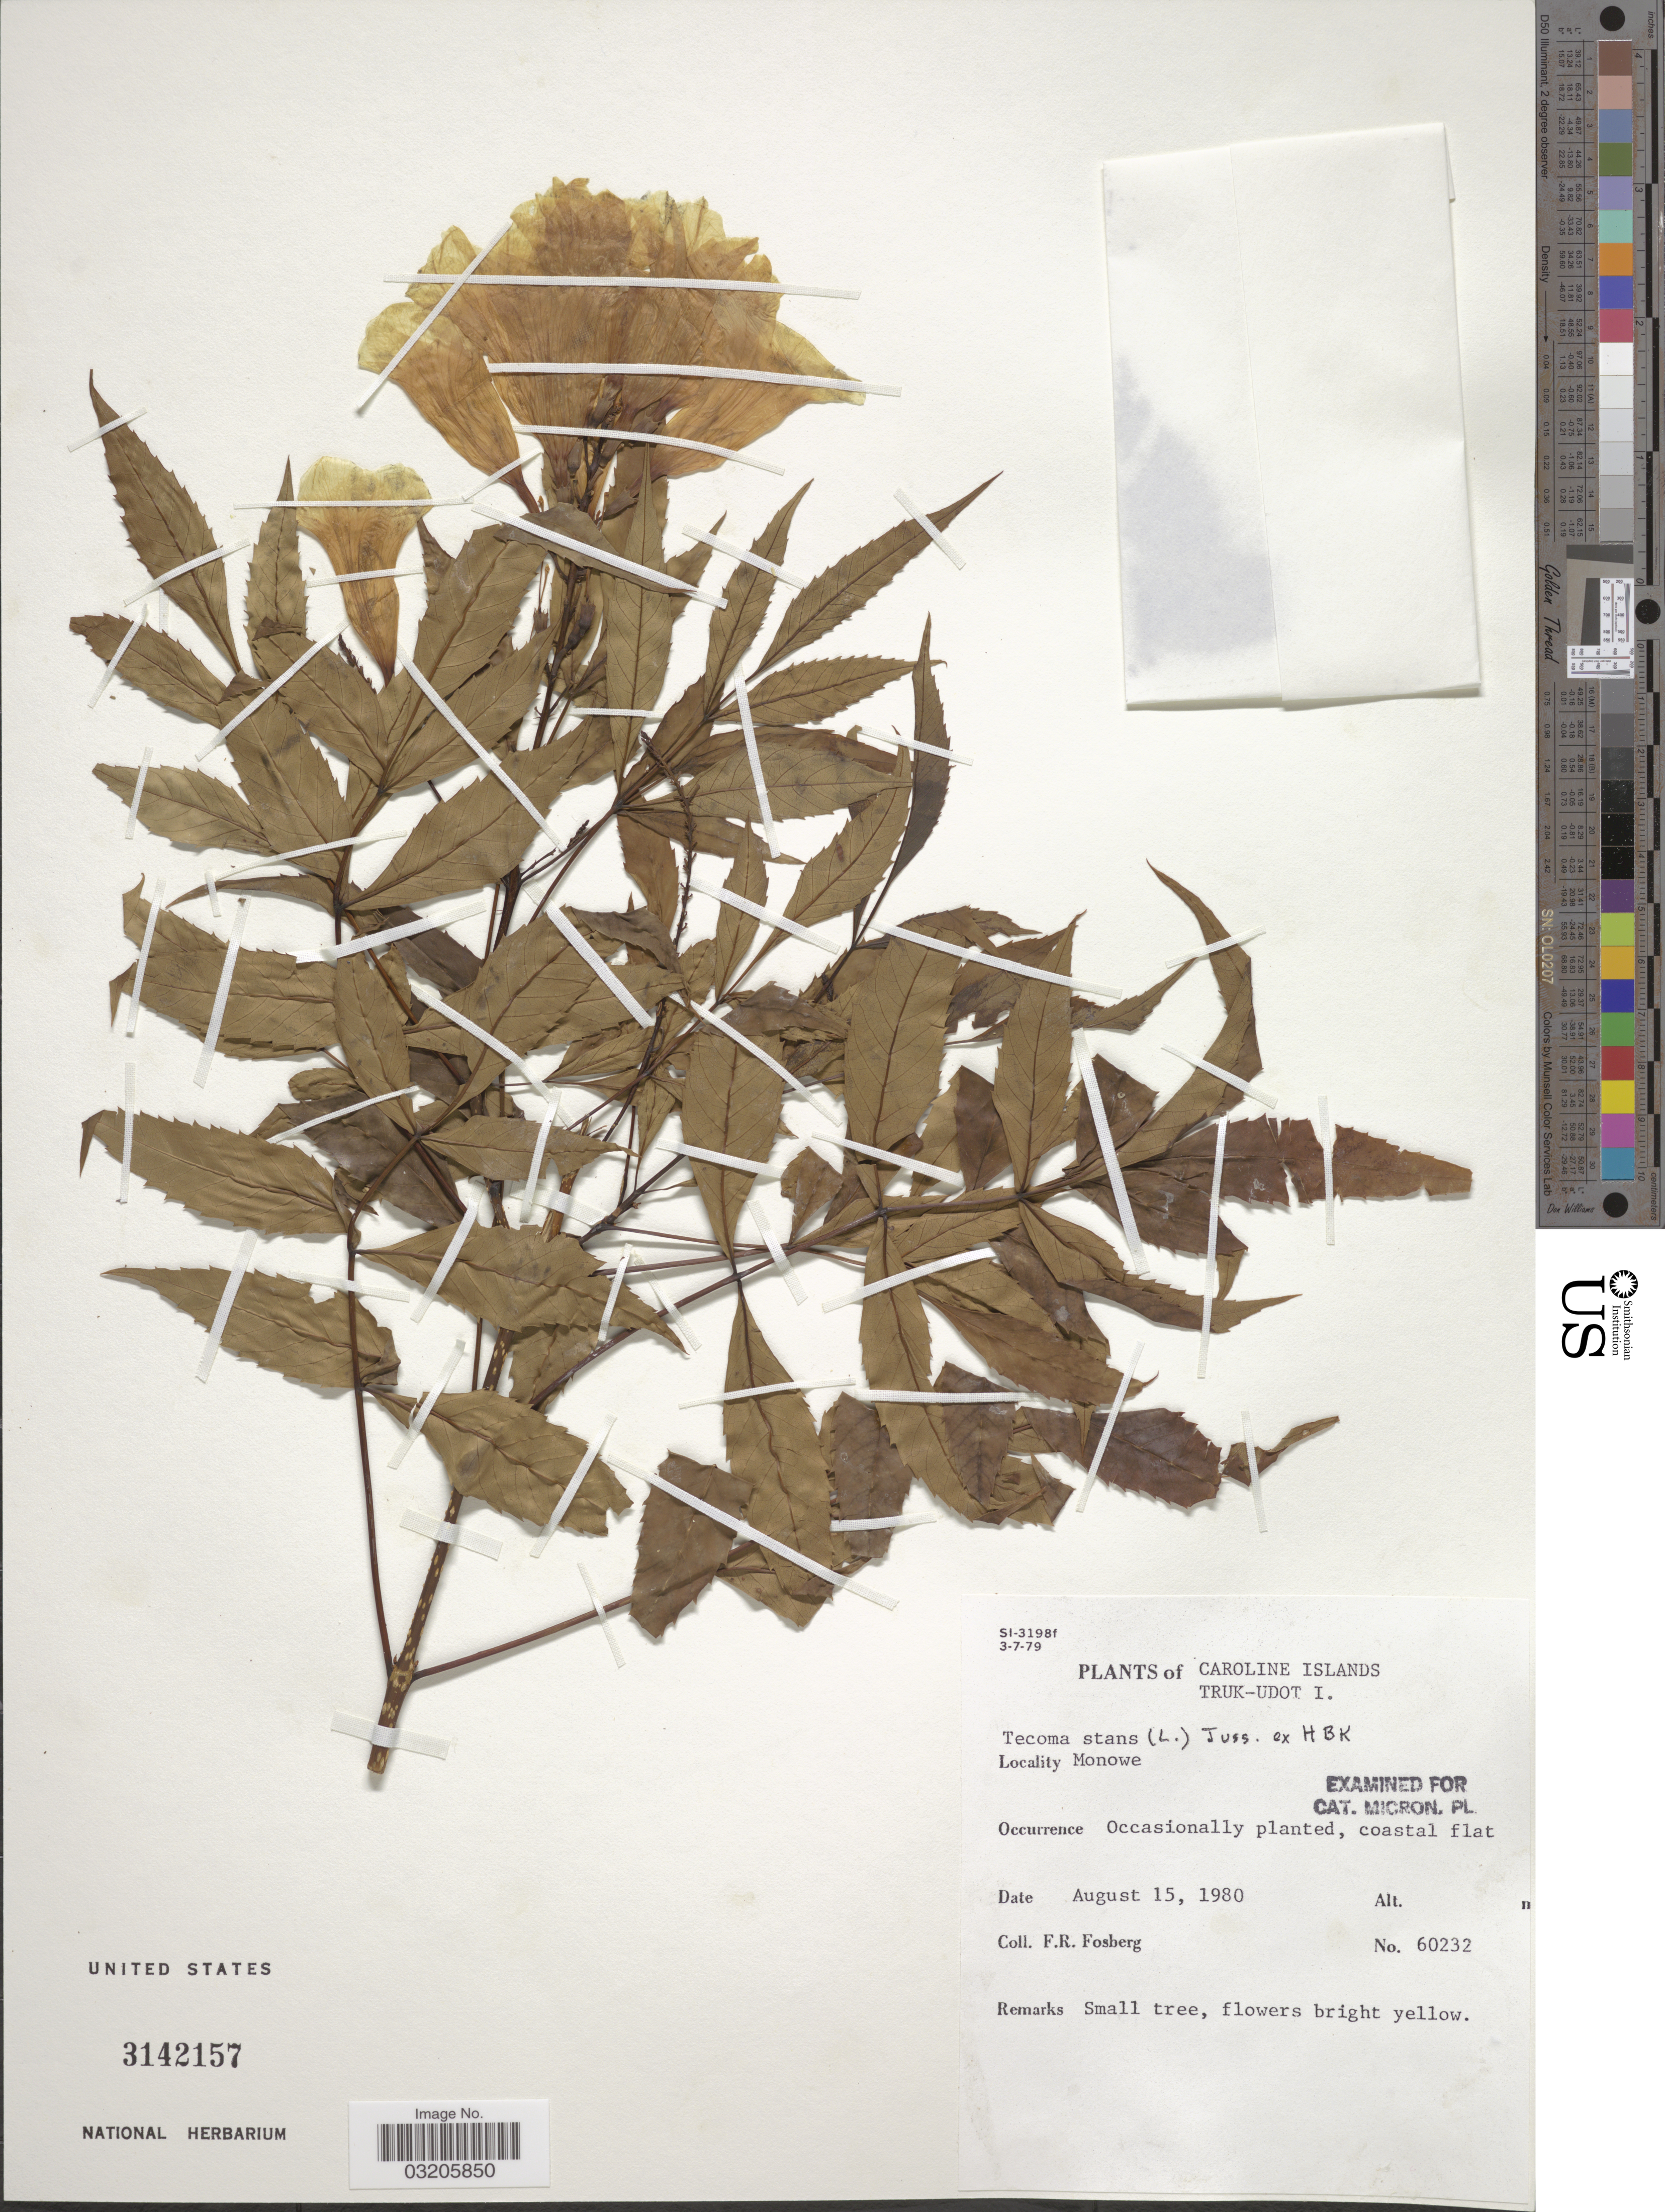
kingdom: Plantae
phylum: Tracheophyta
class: Magnoliopsida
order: Lamiales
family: Bignoniaceae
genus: Tecoma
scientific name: Tecoma stans var. stans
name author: (L.) Juss. ex Kunth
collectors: F. R. Fosberg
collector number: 60232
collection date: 1980-08-15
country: Micronesia, Federated States of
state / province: Truk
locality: Caroline Islands. Truk-Udot I. Monowe. Occasionally planted, coastal flat.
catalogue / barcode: US 3142157